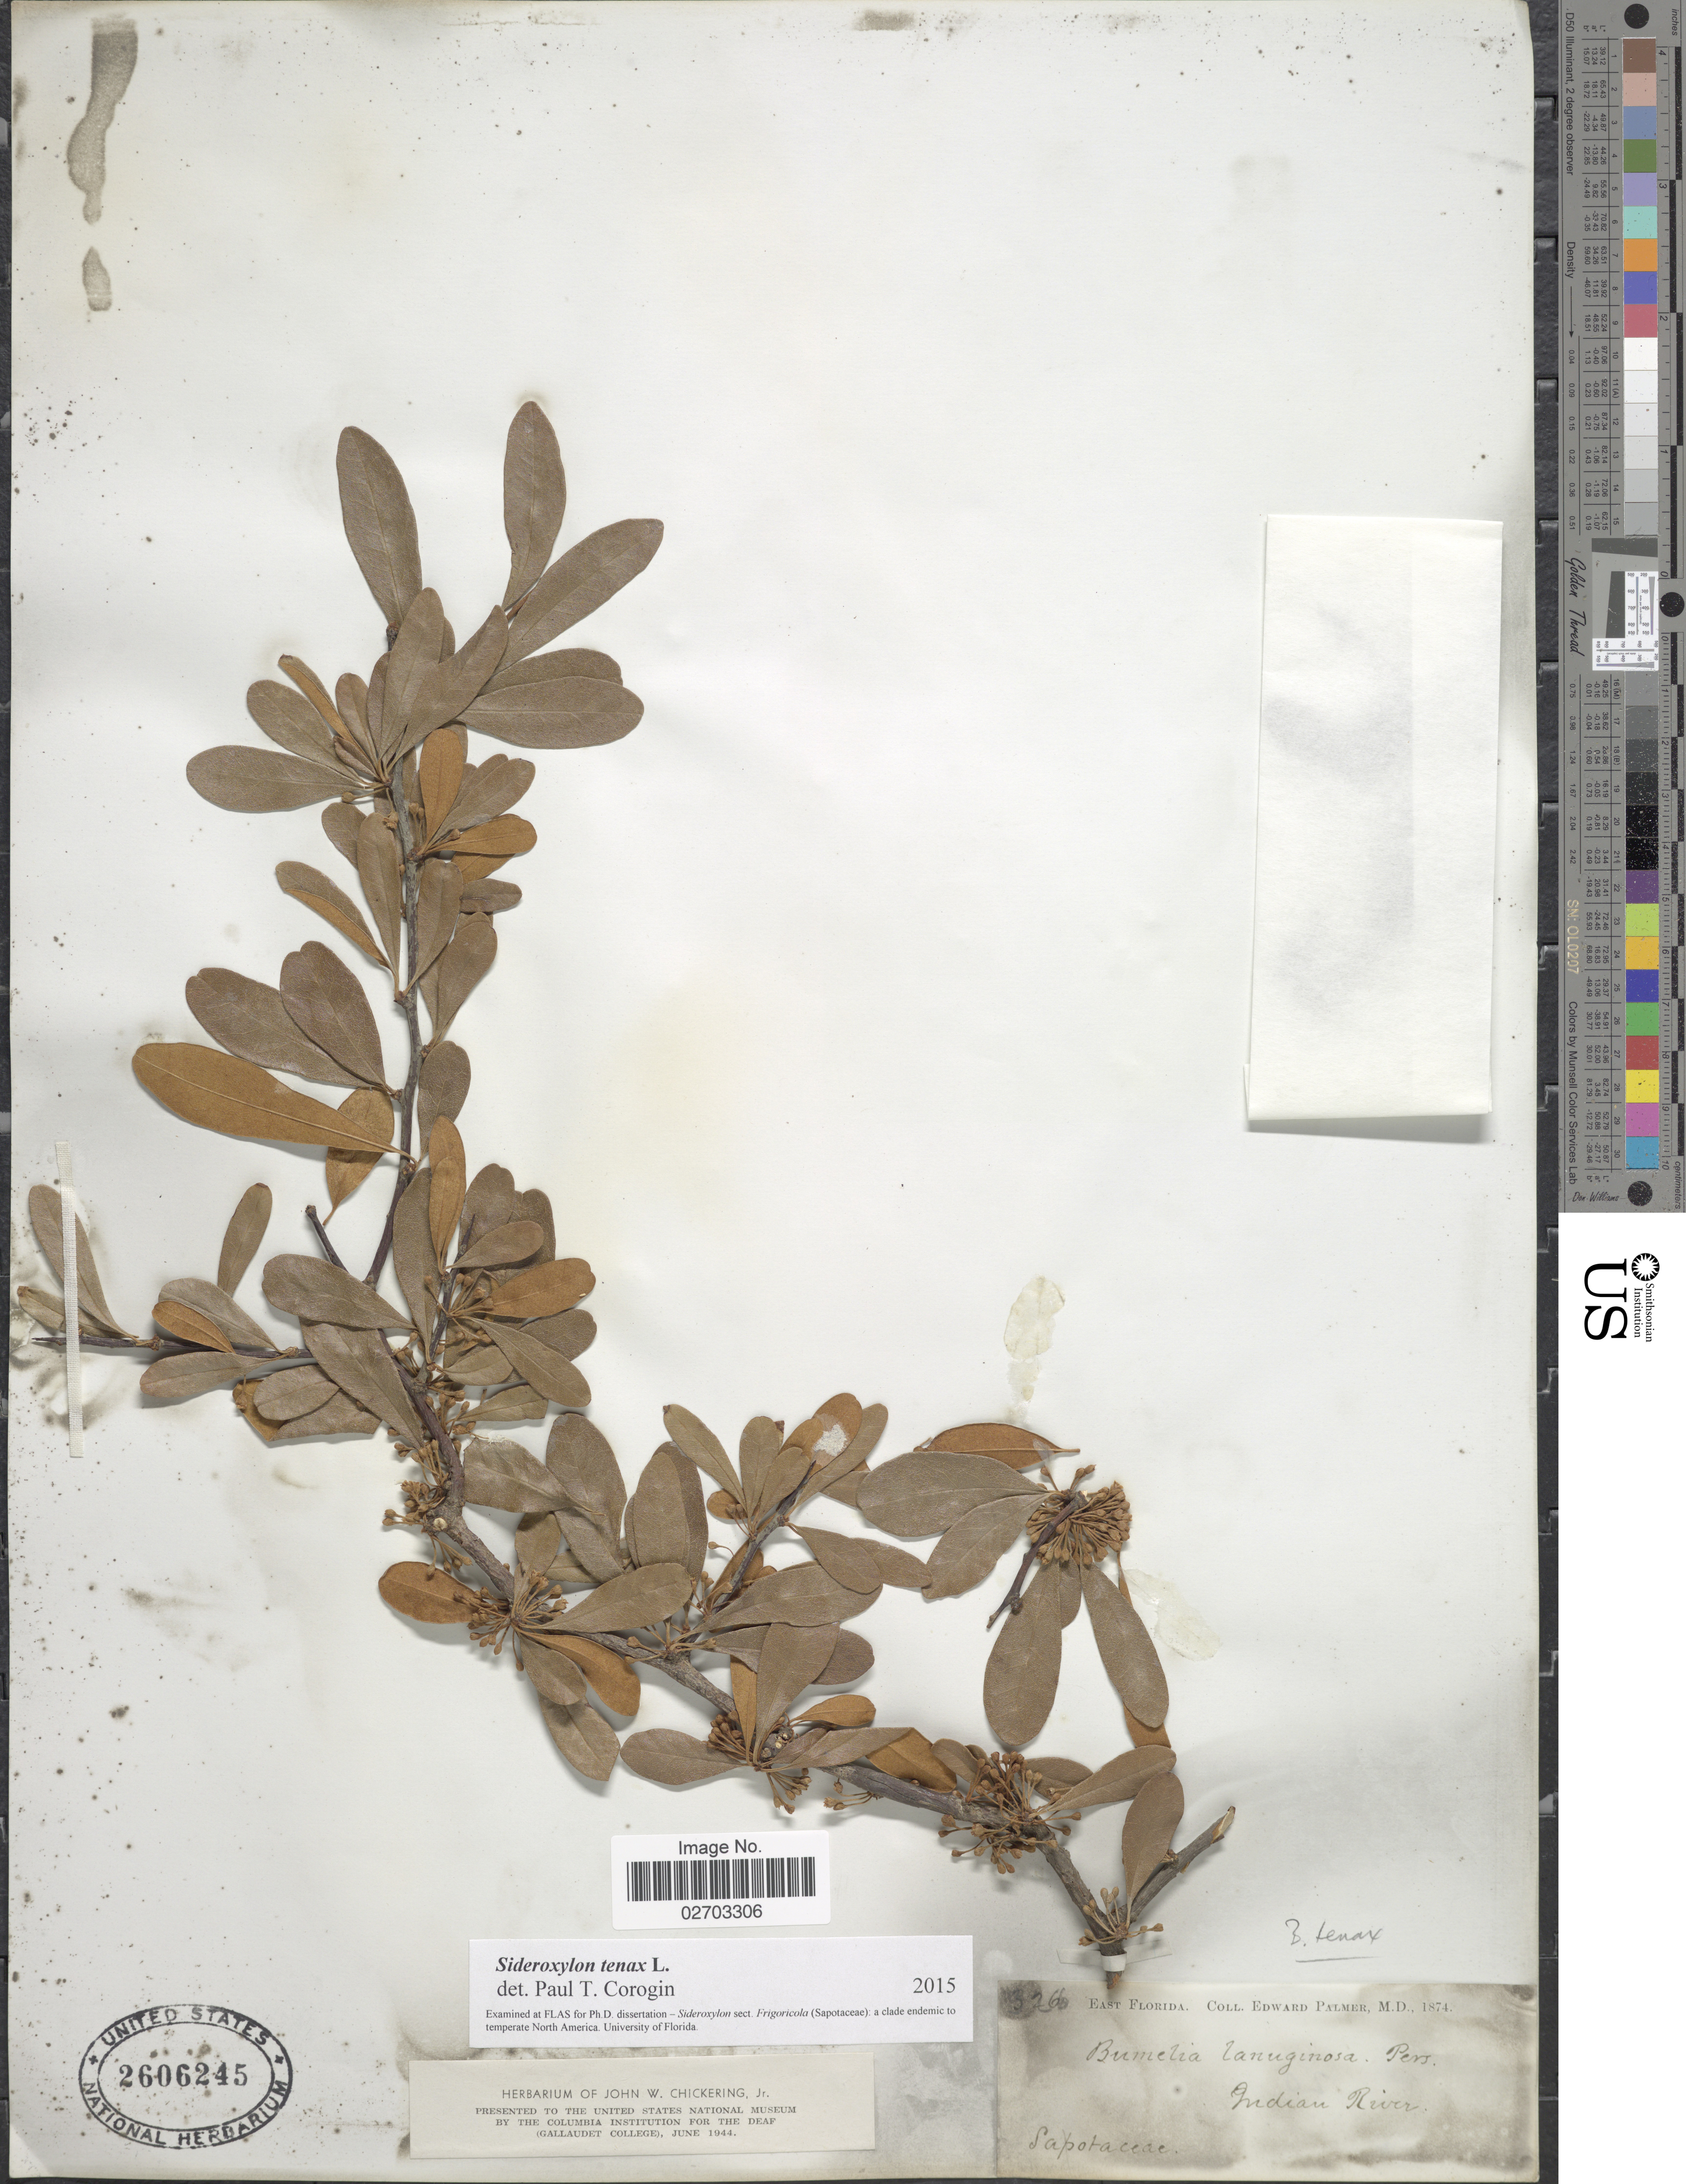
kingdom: Plantae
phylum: Tracheophyta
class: Magnoliopsida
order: Ericales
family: Sapotaceae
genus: Sideroxylon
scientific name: Sideroxylon tenax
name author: L.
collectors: E. Palmer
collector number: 326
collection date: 1874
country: United States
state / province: Florida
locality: East Florida, Indian River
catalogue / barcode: US 2606245